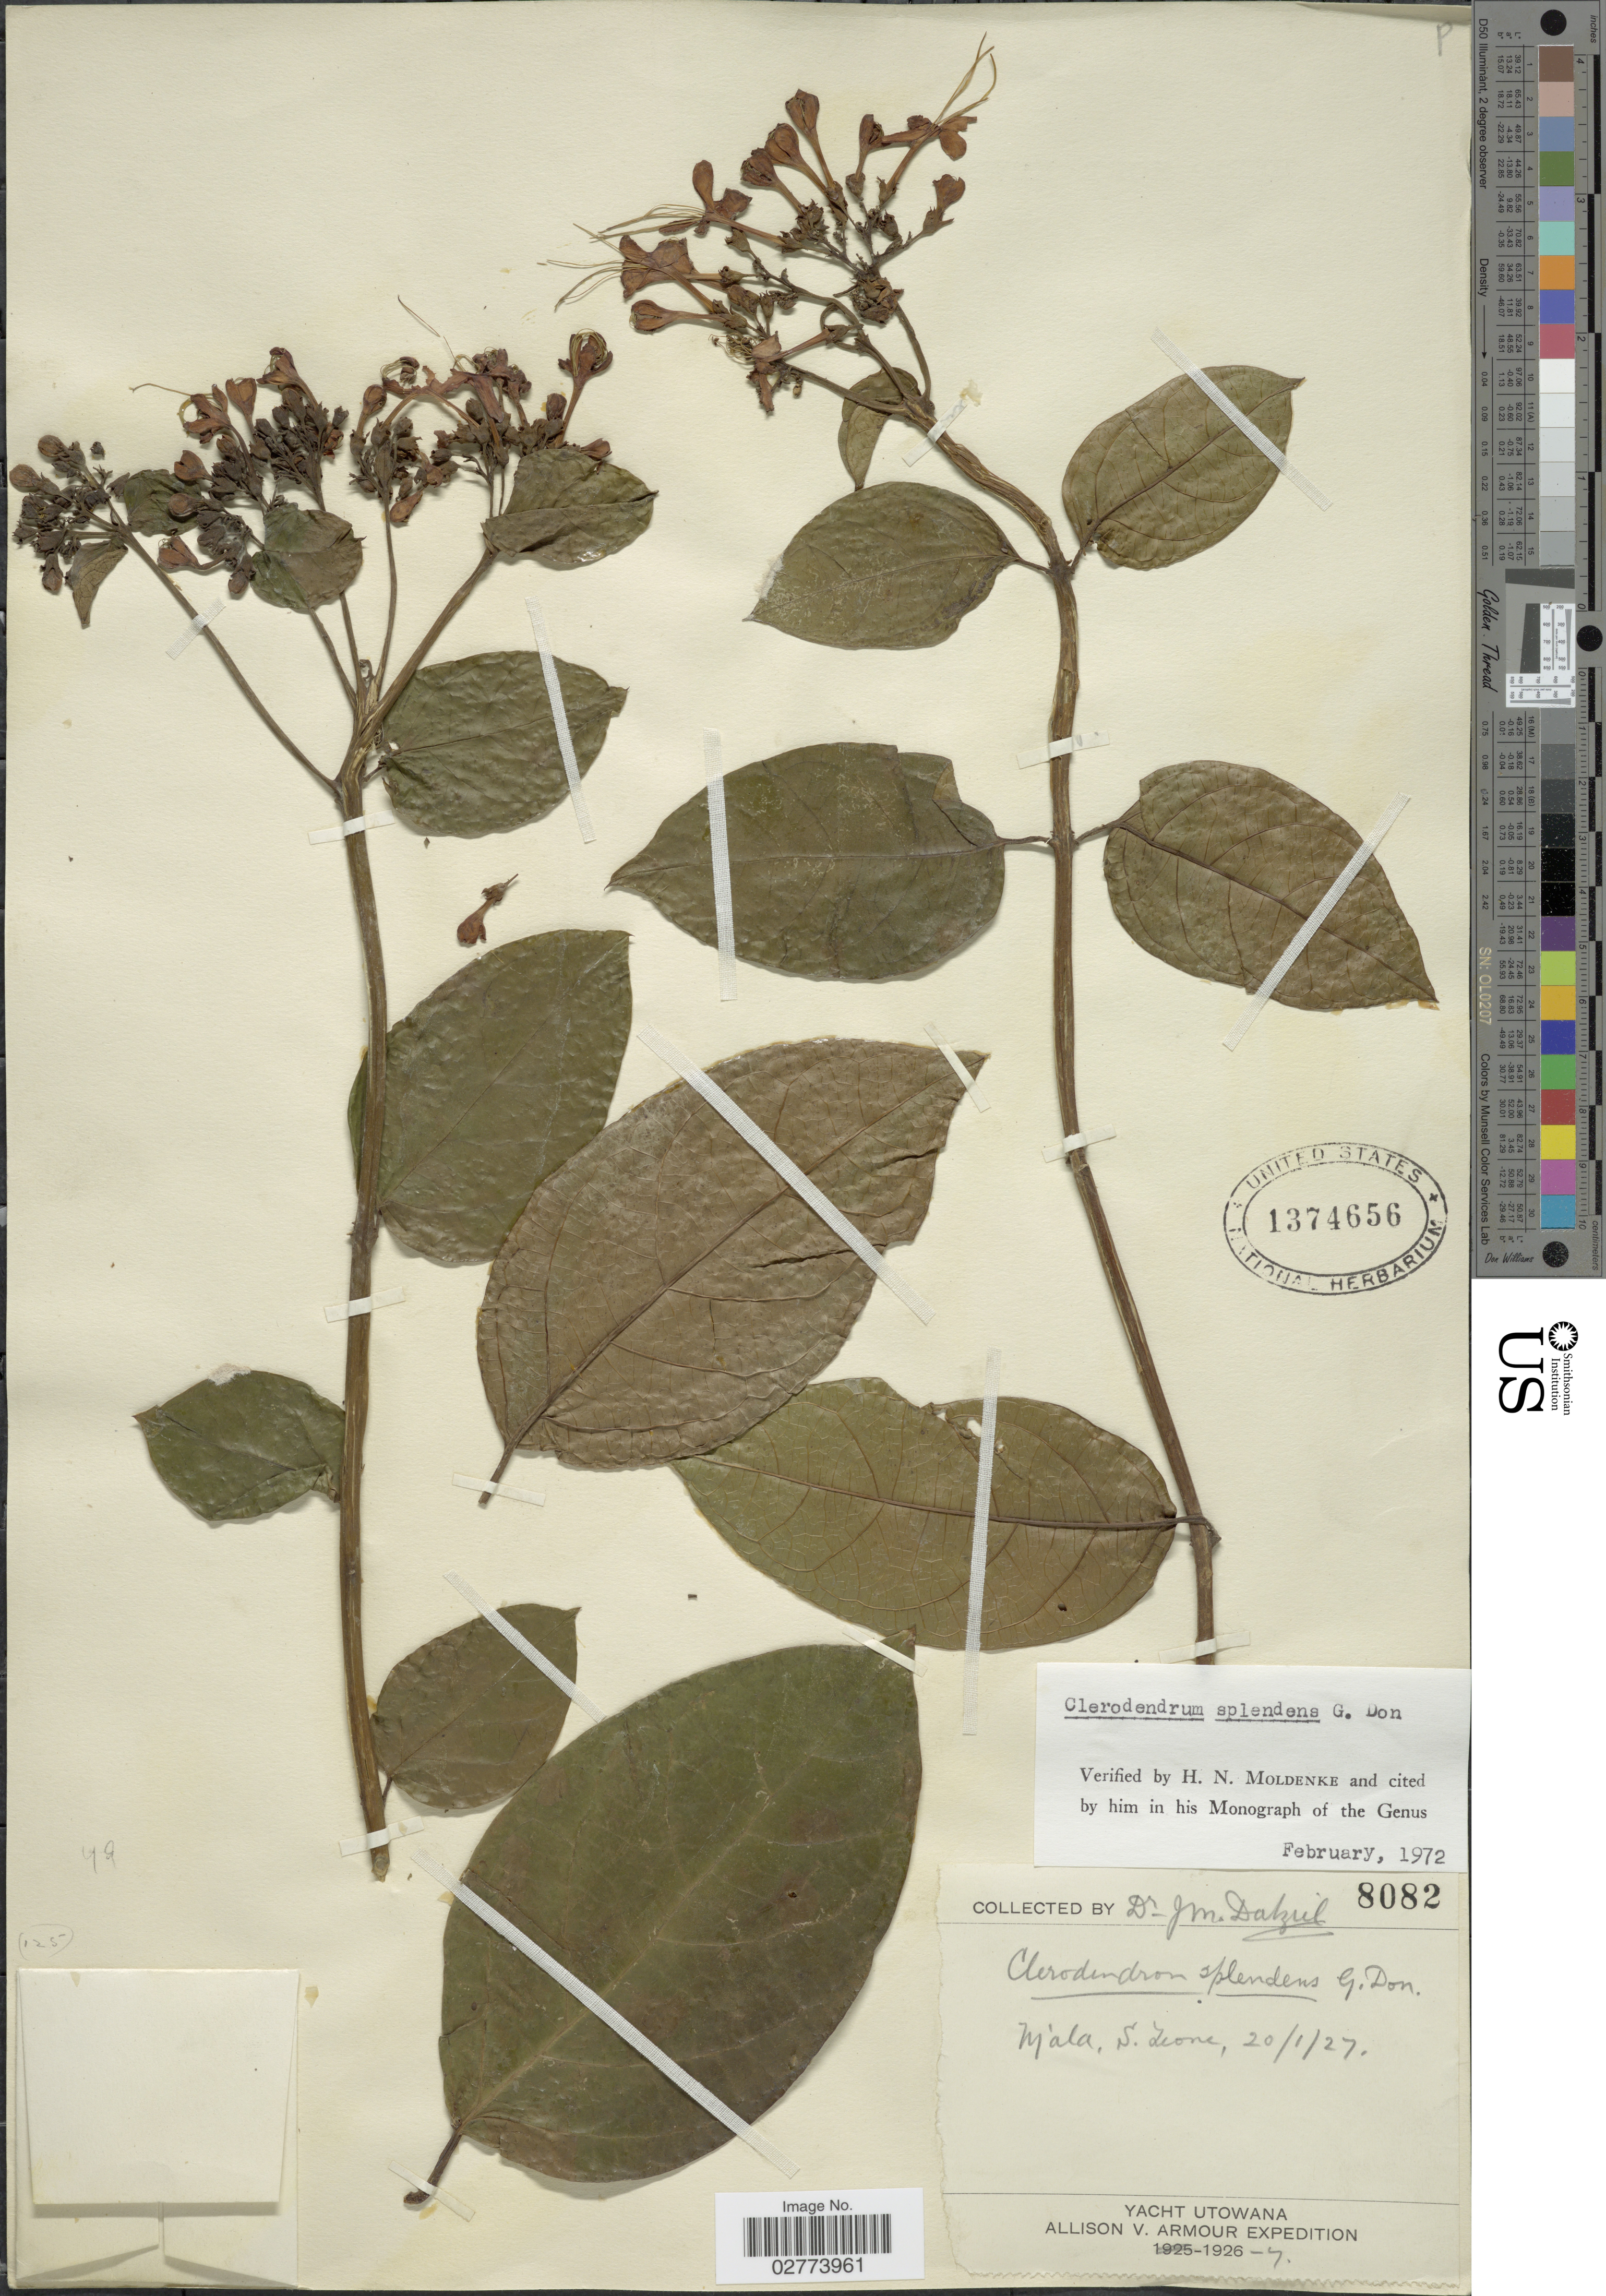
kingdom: Plantae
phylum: Tracheophyta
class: Magnoliopsida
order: Lamiales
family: Lamiaceae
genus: Clerodendrum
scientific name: Clerodendrum splendens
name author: G. Don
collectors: J. Dalziel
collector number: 8082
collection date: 1927-01-20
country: Sierra Leone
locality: Njala.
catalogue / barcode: US 1374656